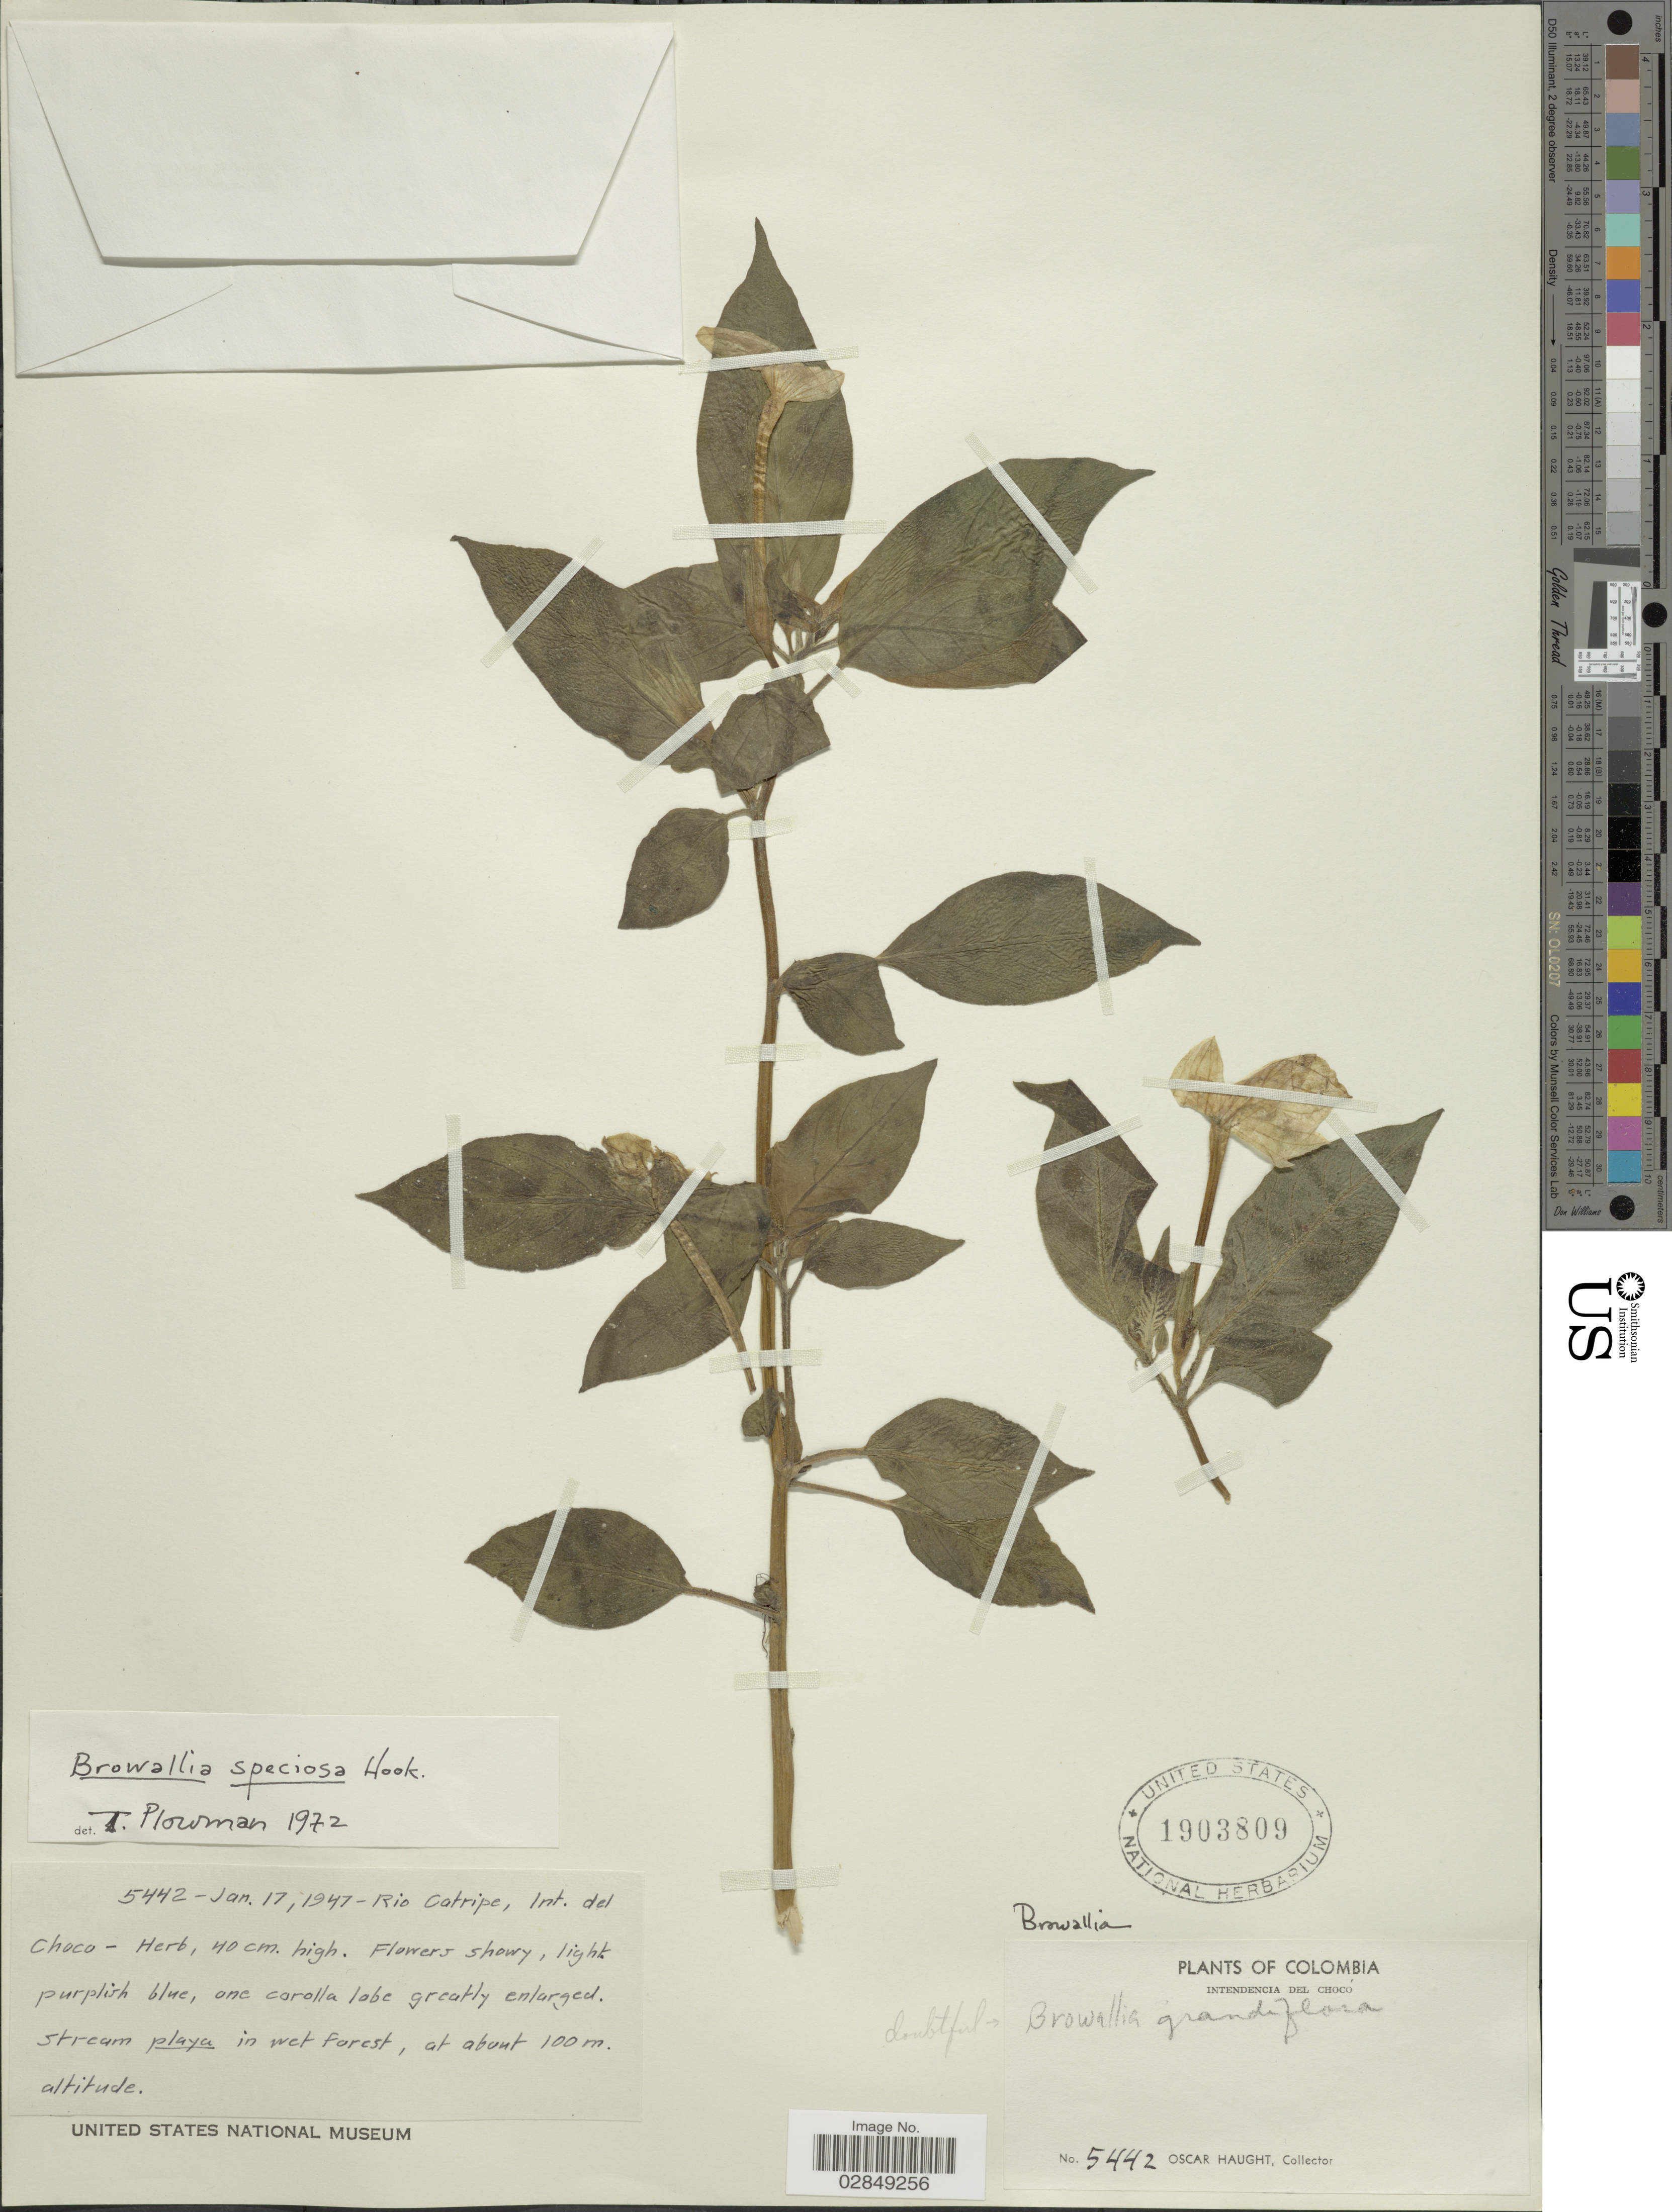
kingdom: Plantae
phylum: Tracheophyta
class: Magnoliopsida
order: Solanales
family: Solanaceae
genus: Browallia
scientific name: Browallia speciosa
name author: Hook.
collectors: O. Haught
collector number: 5442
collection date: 1947-01-17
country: Colombia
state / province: Chocó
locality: Rio Catripe, Intendencia del Choco.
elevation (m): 100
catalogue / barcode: US 1903809